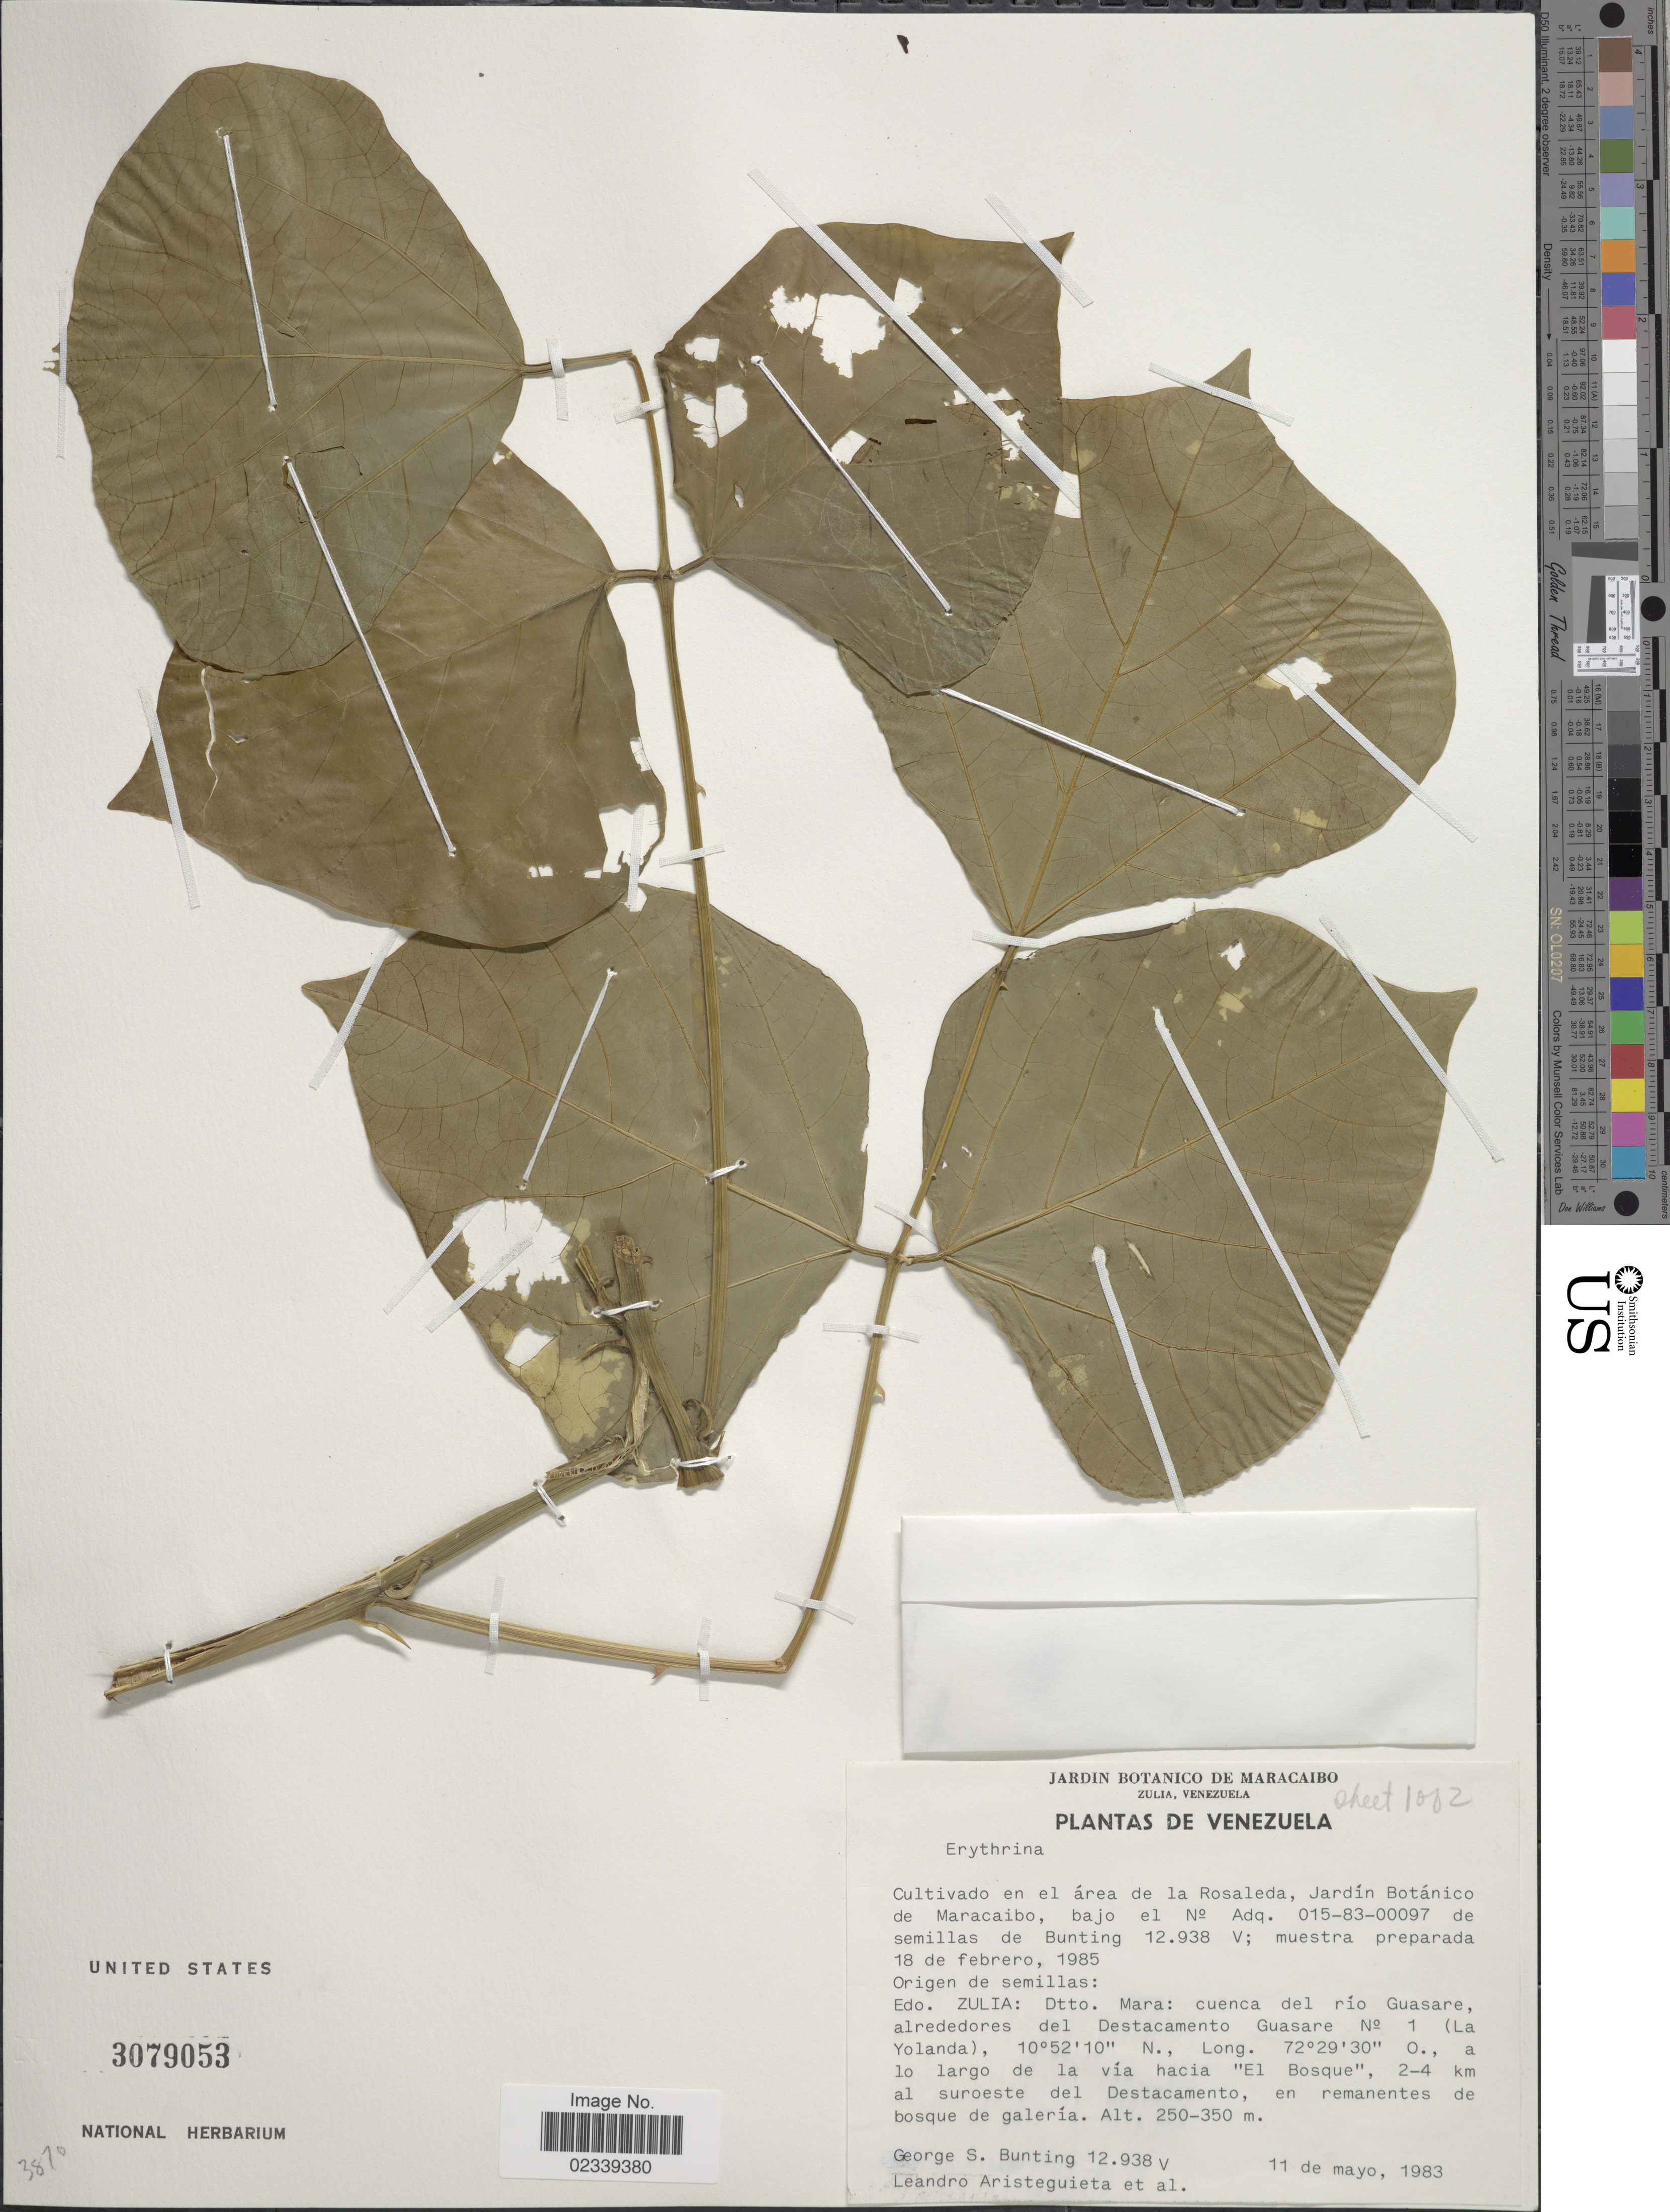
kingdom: Plantae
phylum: Tracheophyta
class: Magnoliopsida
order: Fabales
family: Fabaceae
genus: Erythrina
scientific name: Erythrina sp.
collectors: G. S. Bunting, L. Aristeguieta & et al.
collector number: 12938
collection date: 1983-05-11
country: Venezuela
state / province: Zulia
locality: Cultivado en el area de la Rosaleda, Jardin Botanico de Maracaibo, Dtto. Mara: cuenca del rio Guasare, alrededores del Destacamento Guasare No 1 (La Yolanda), a lo largo de la via hacia "El Bosque", 2-4 km al suroeste del Destacamento, en remanentes de bosque de galeria.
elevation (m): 250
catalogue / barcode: US 3079053